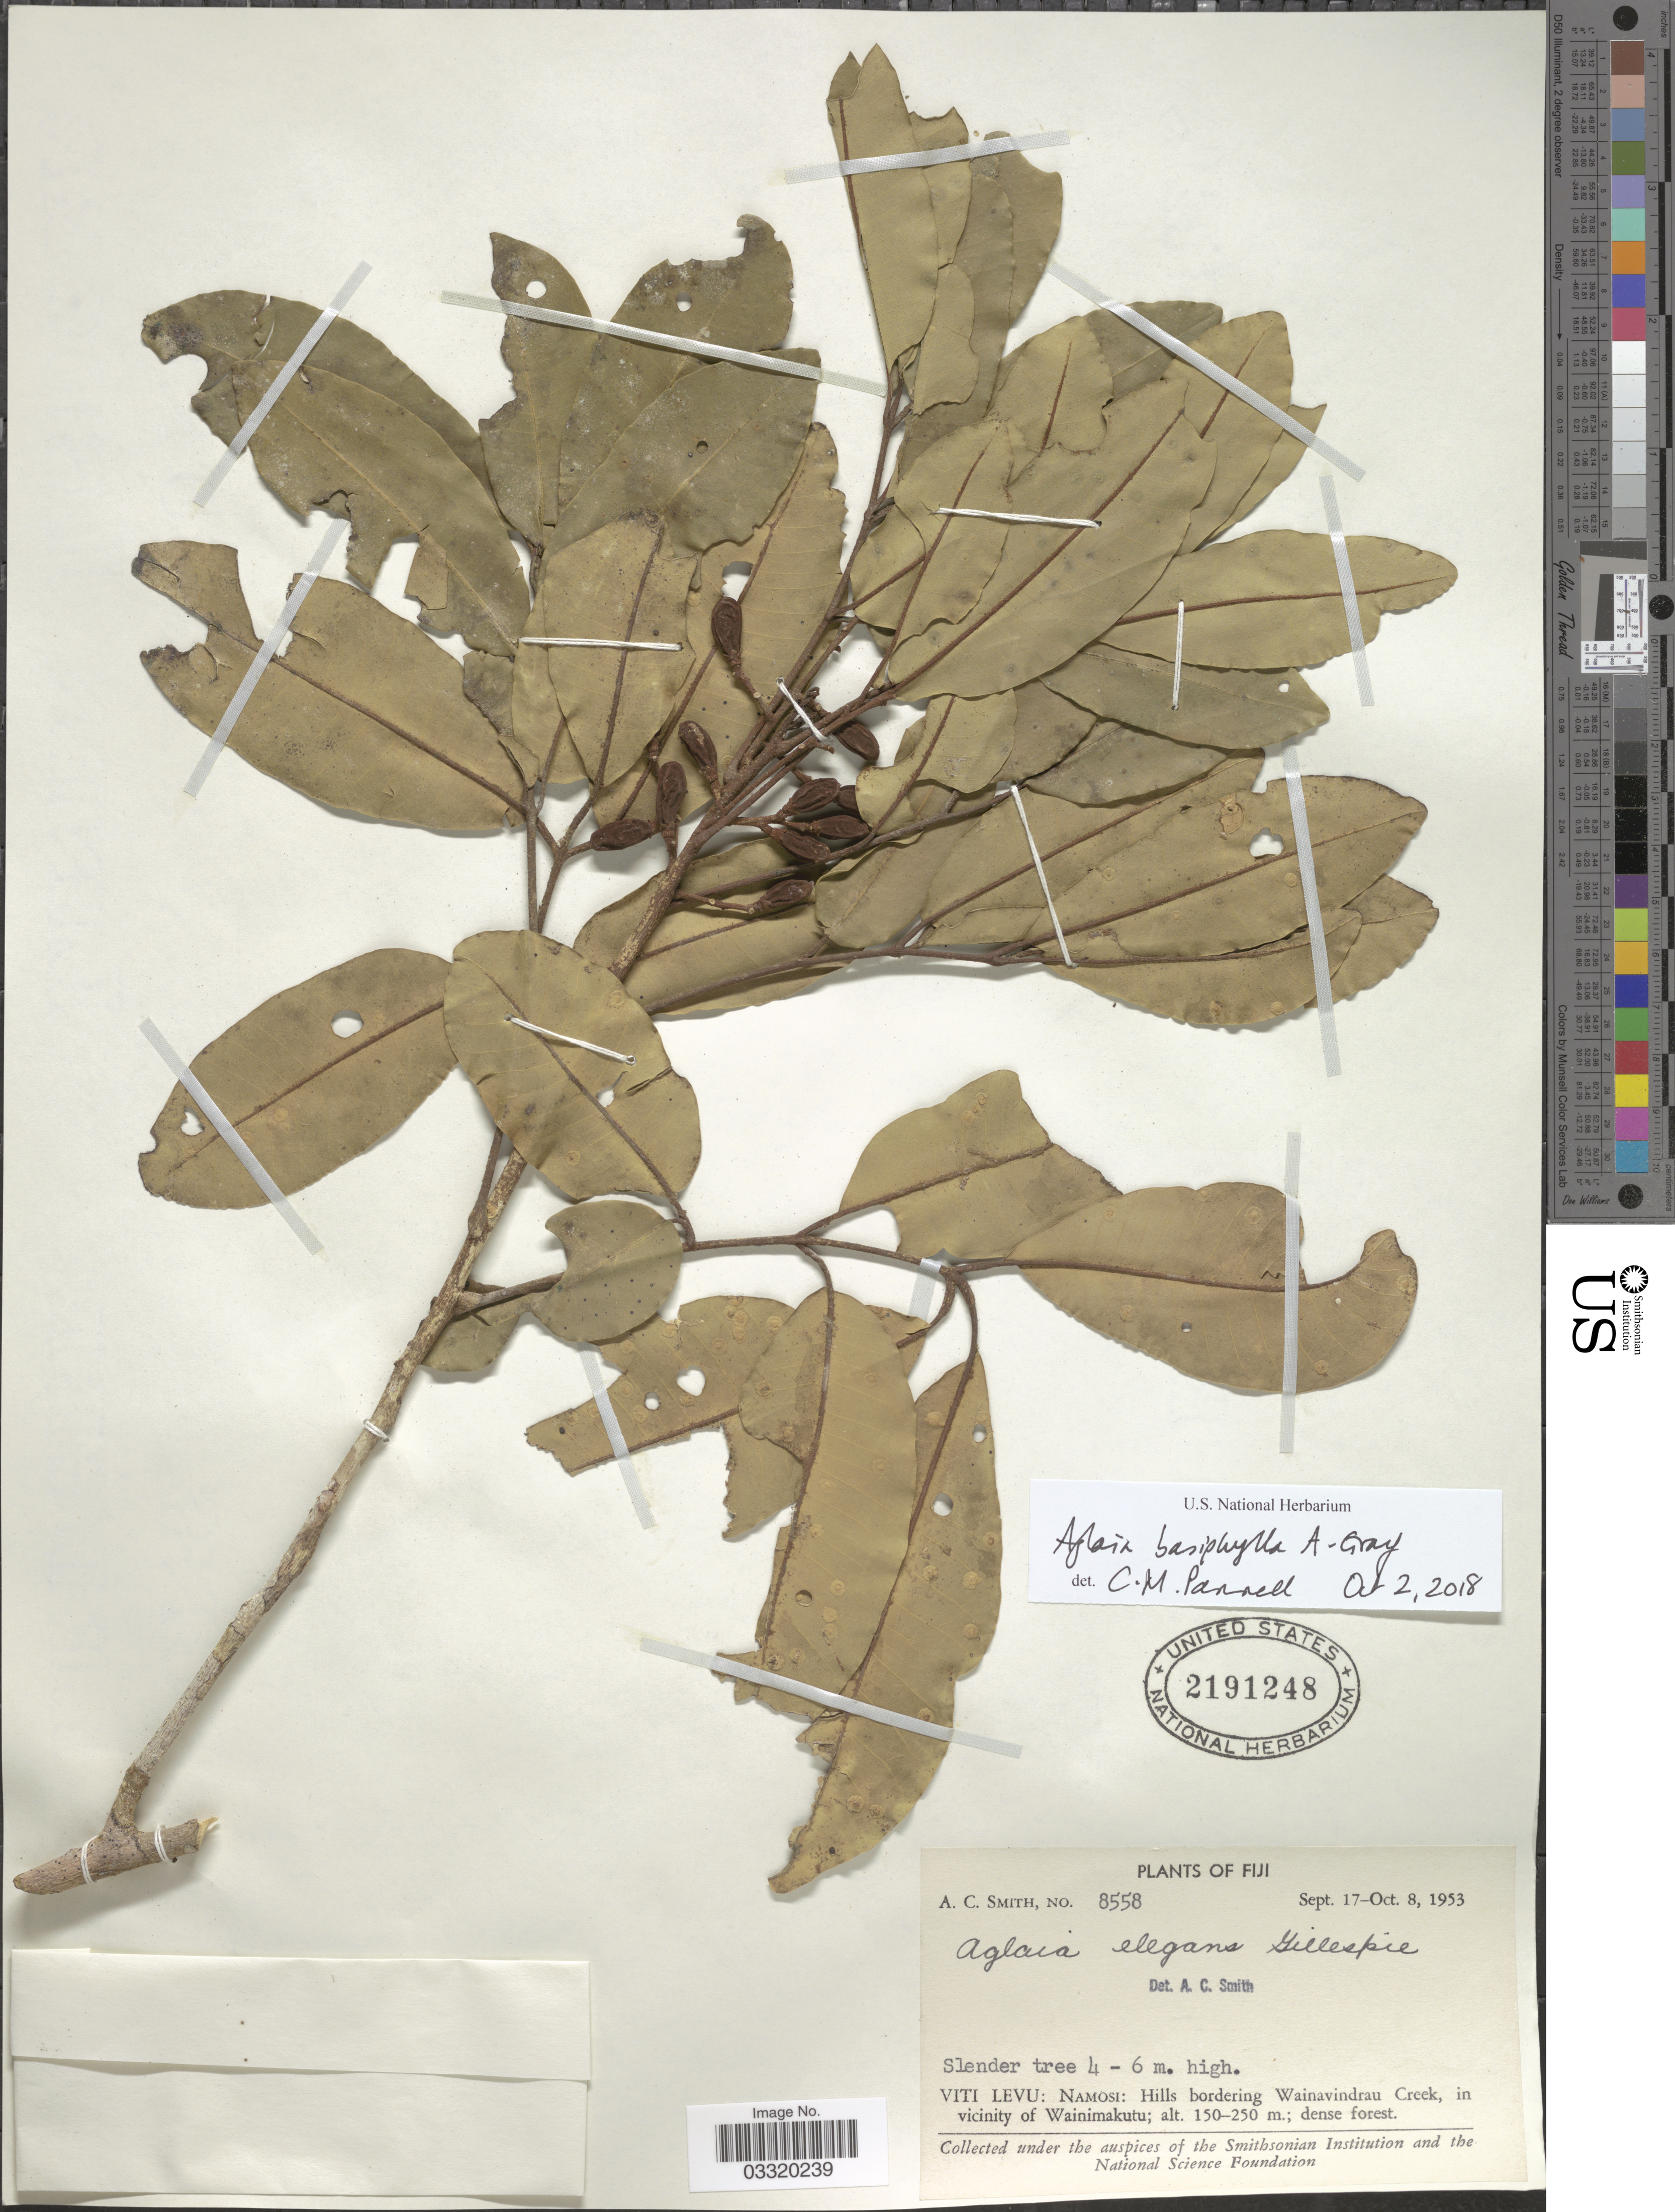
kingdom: Plantae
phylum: Tracheophyta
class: Magnoliopsida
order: Sapindales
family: Meliaceae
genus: Aglaia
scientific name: Aglaia basiphylla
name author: A. Gray in Wilkes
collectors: A. C. Smith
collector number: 8558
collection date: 1953-09-17/1953-10-08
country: Fiji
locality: Viti Levu: Namosi: Hills bordering Wainavindrau Creek, in vicinity of Wainimakutu.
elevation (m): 150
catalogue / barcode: US 2191248